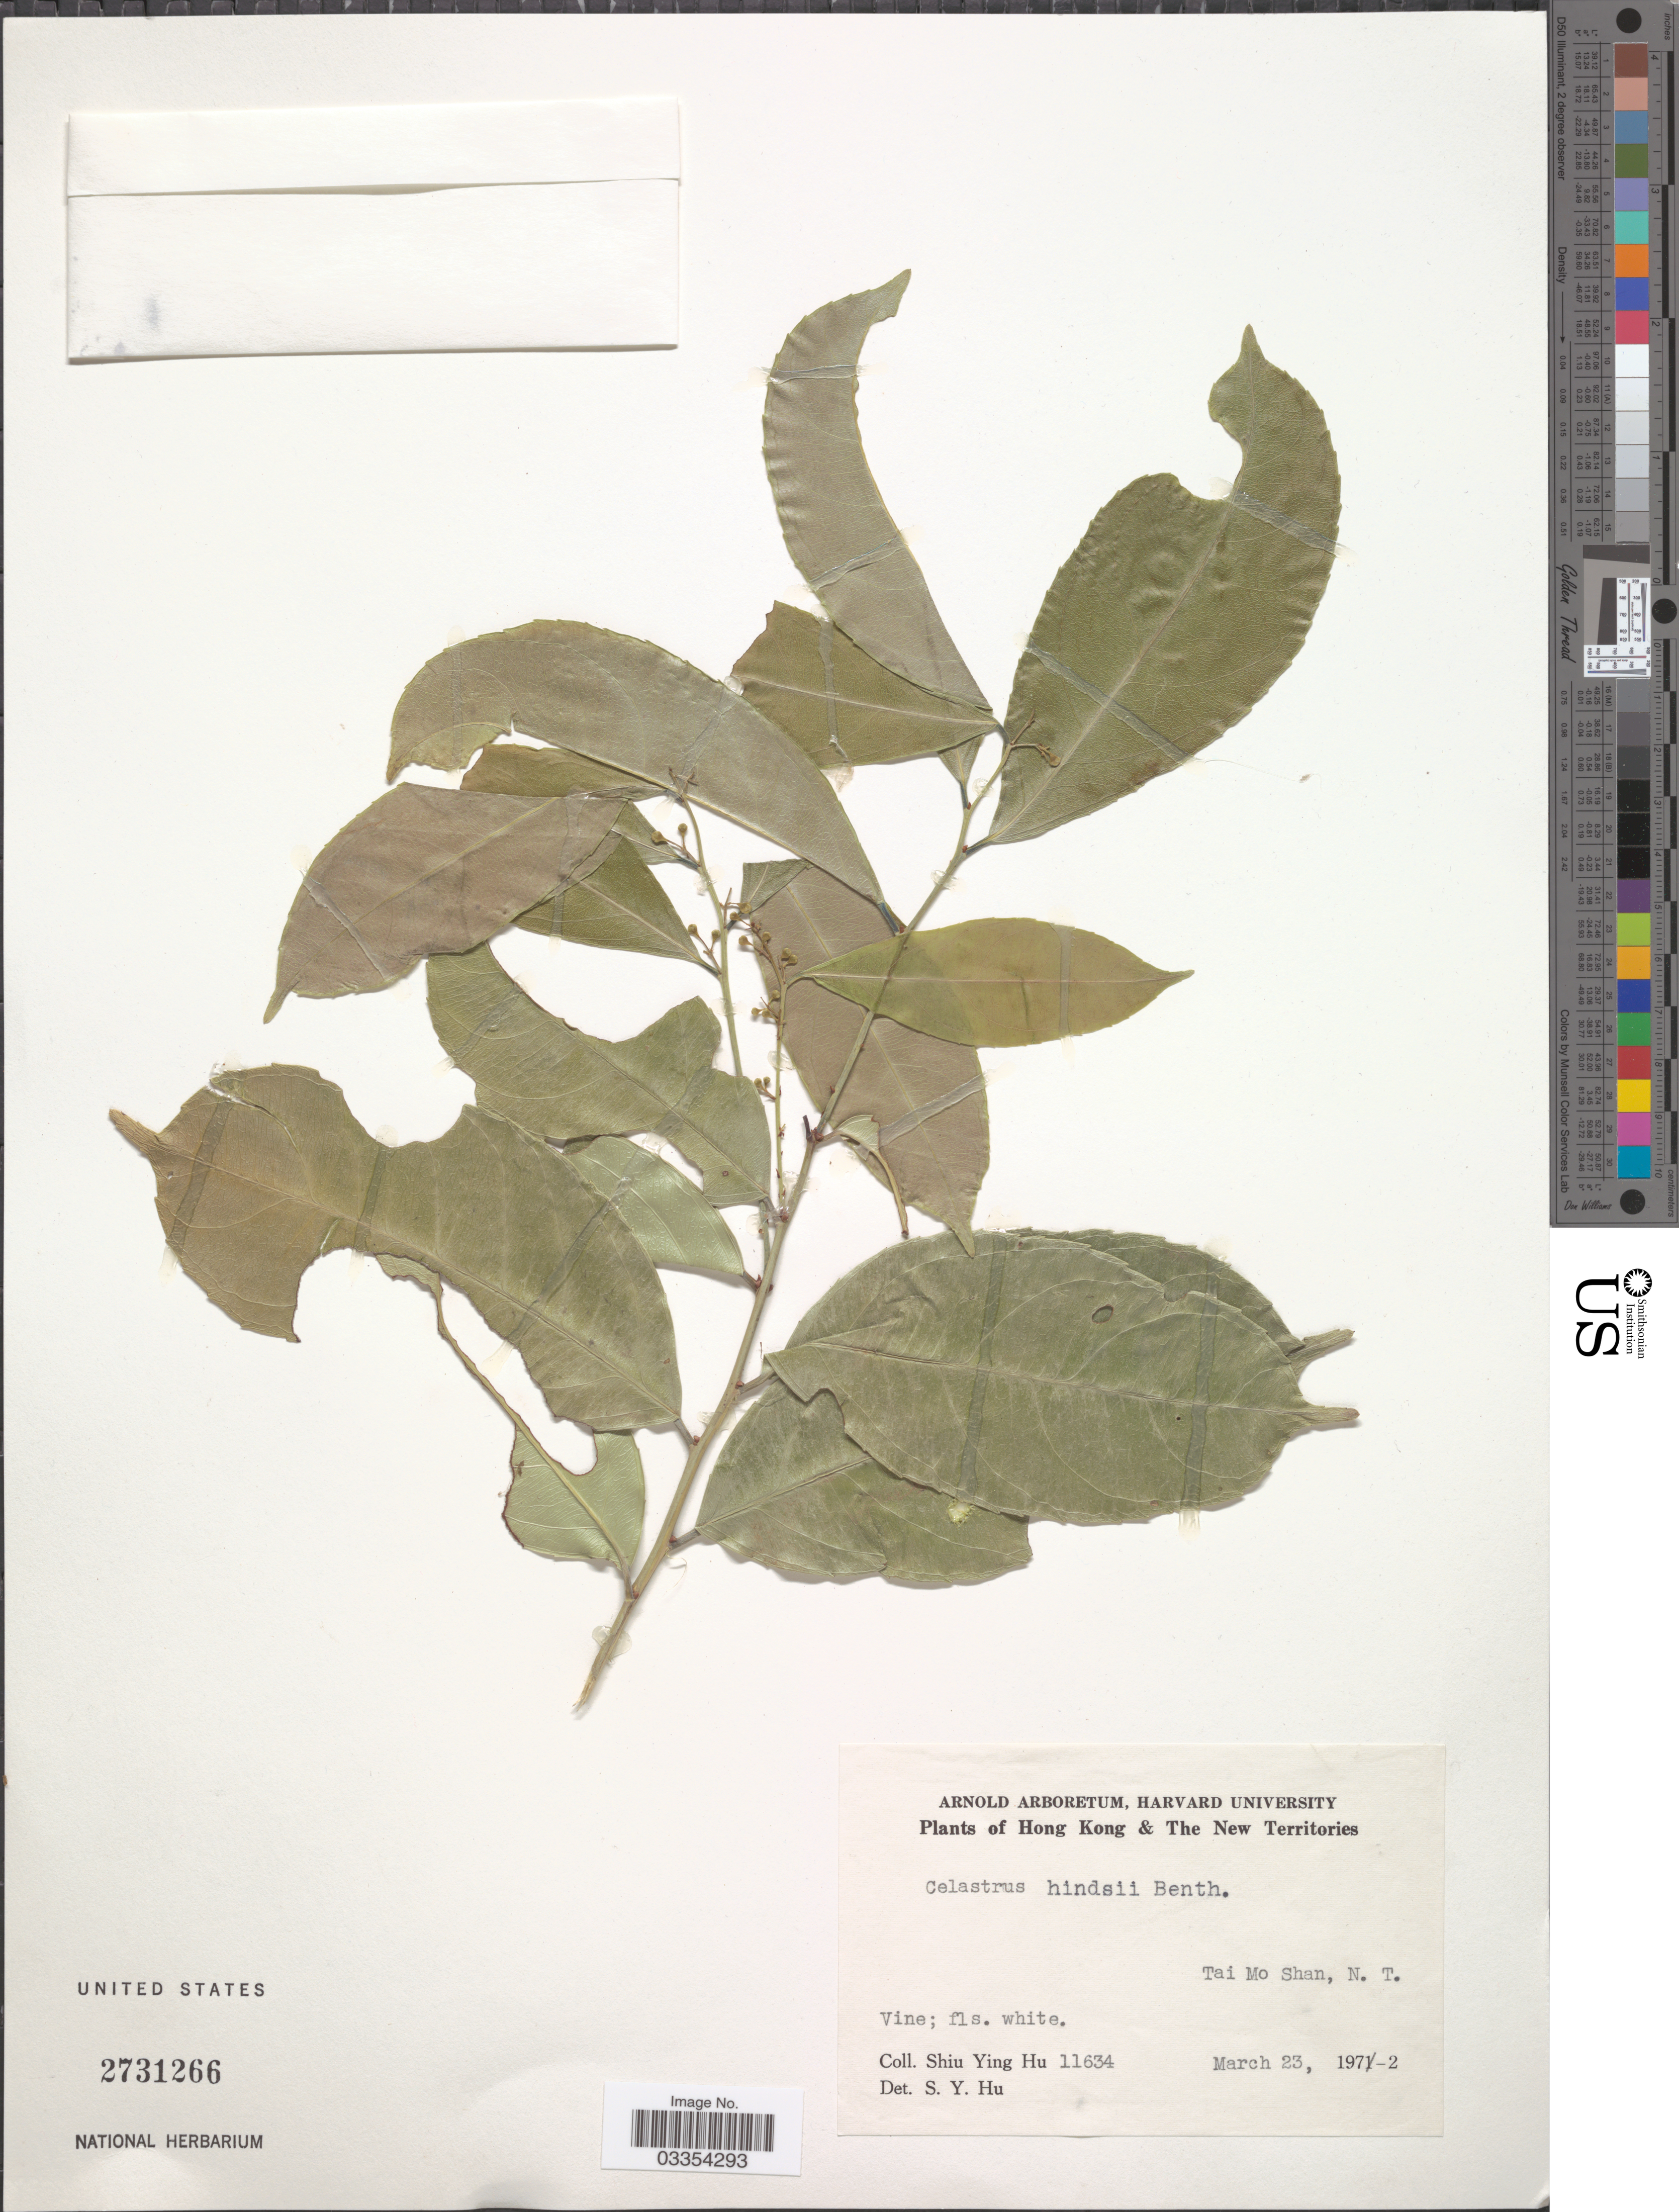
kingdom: Plantae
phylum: Tracheophyta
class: Magnoliopsida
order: Celastrales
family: Celastraceae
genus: Celastrus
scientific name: Celastrus hindsii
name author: Benth.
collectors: S. Y. Hu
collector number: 11634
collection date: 1972-03-23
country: China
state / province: Hong Kong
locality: Hong Kong & The New Territories. Tai Mo Shan, N. T.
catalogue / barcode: US 2731266